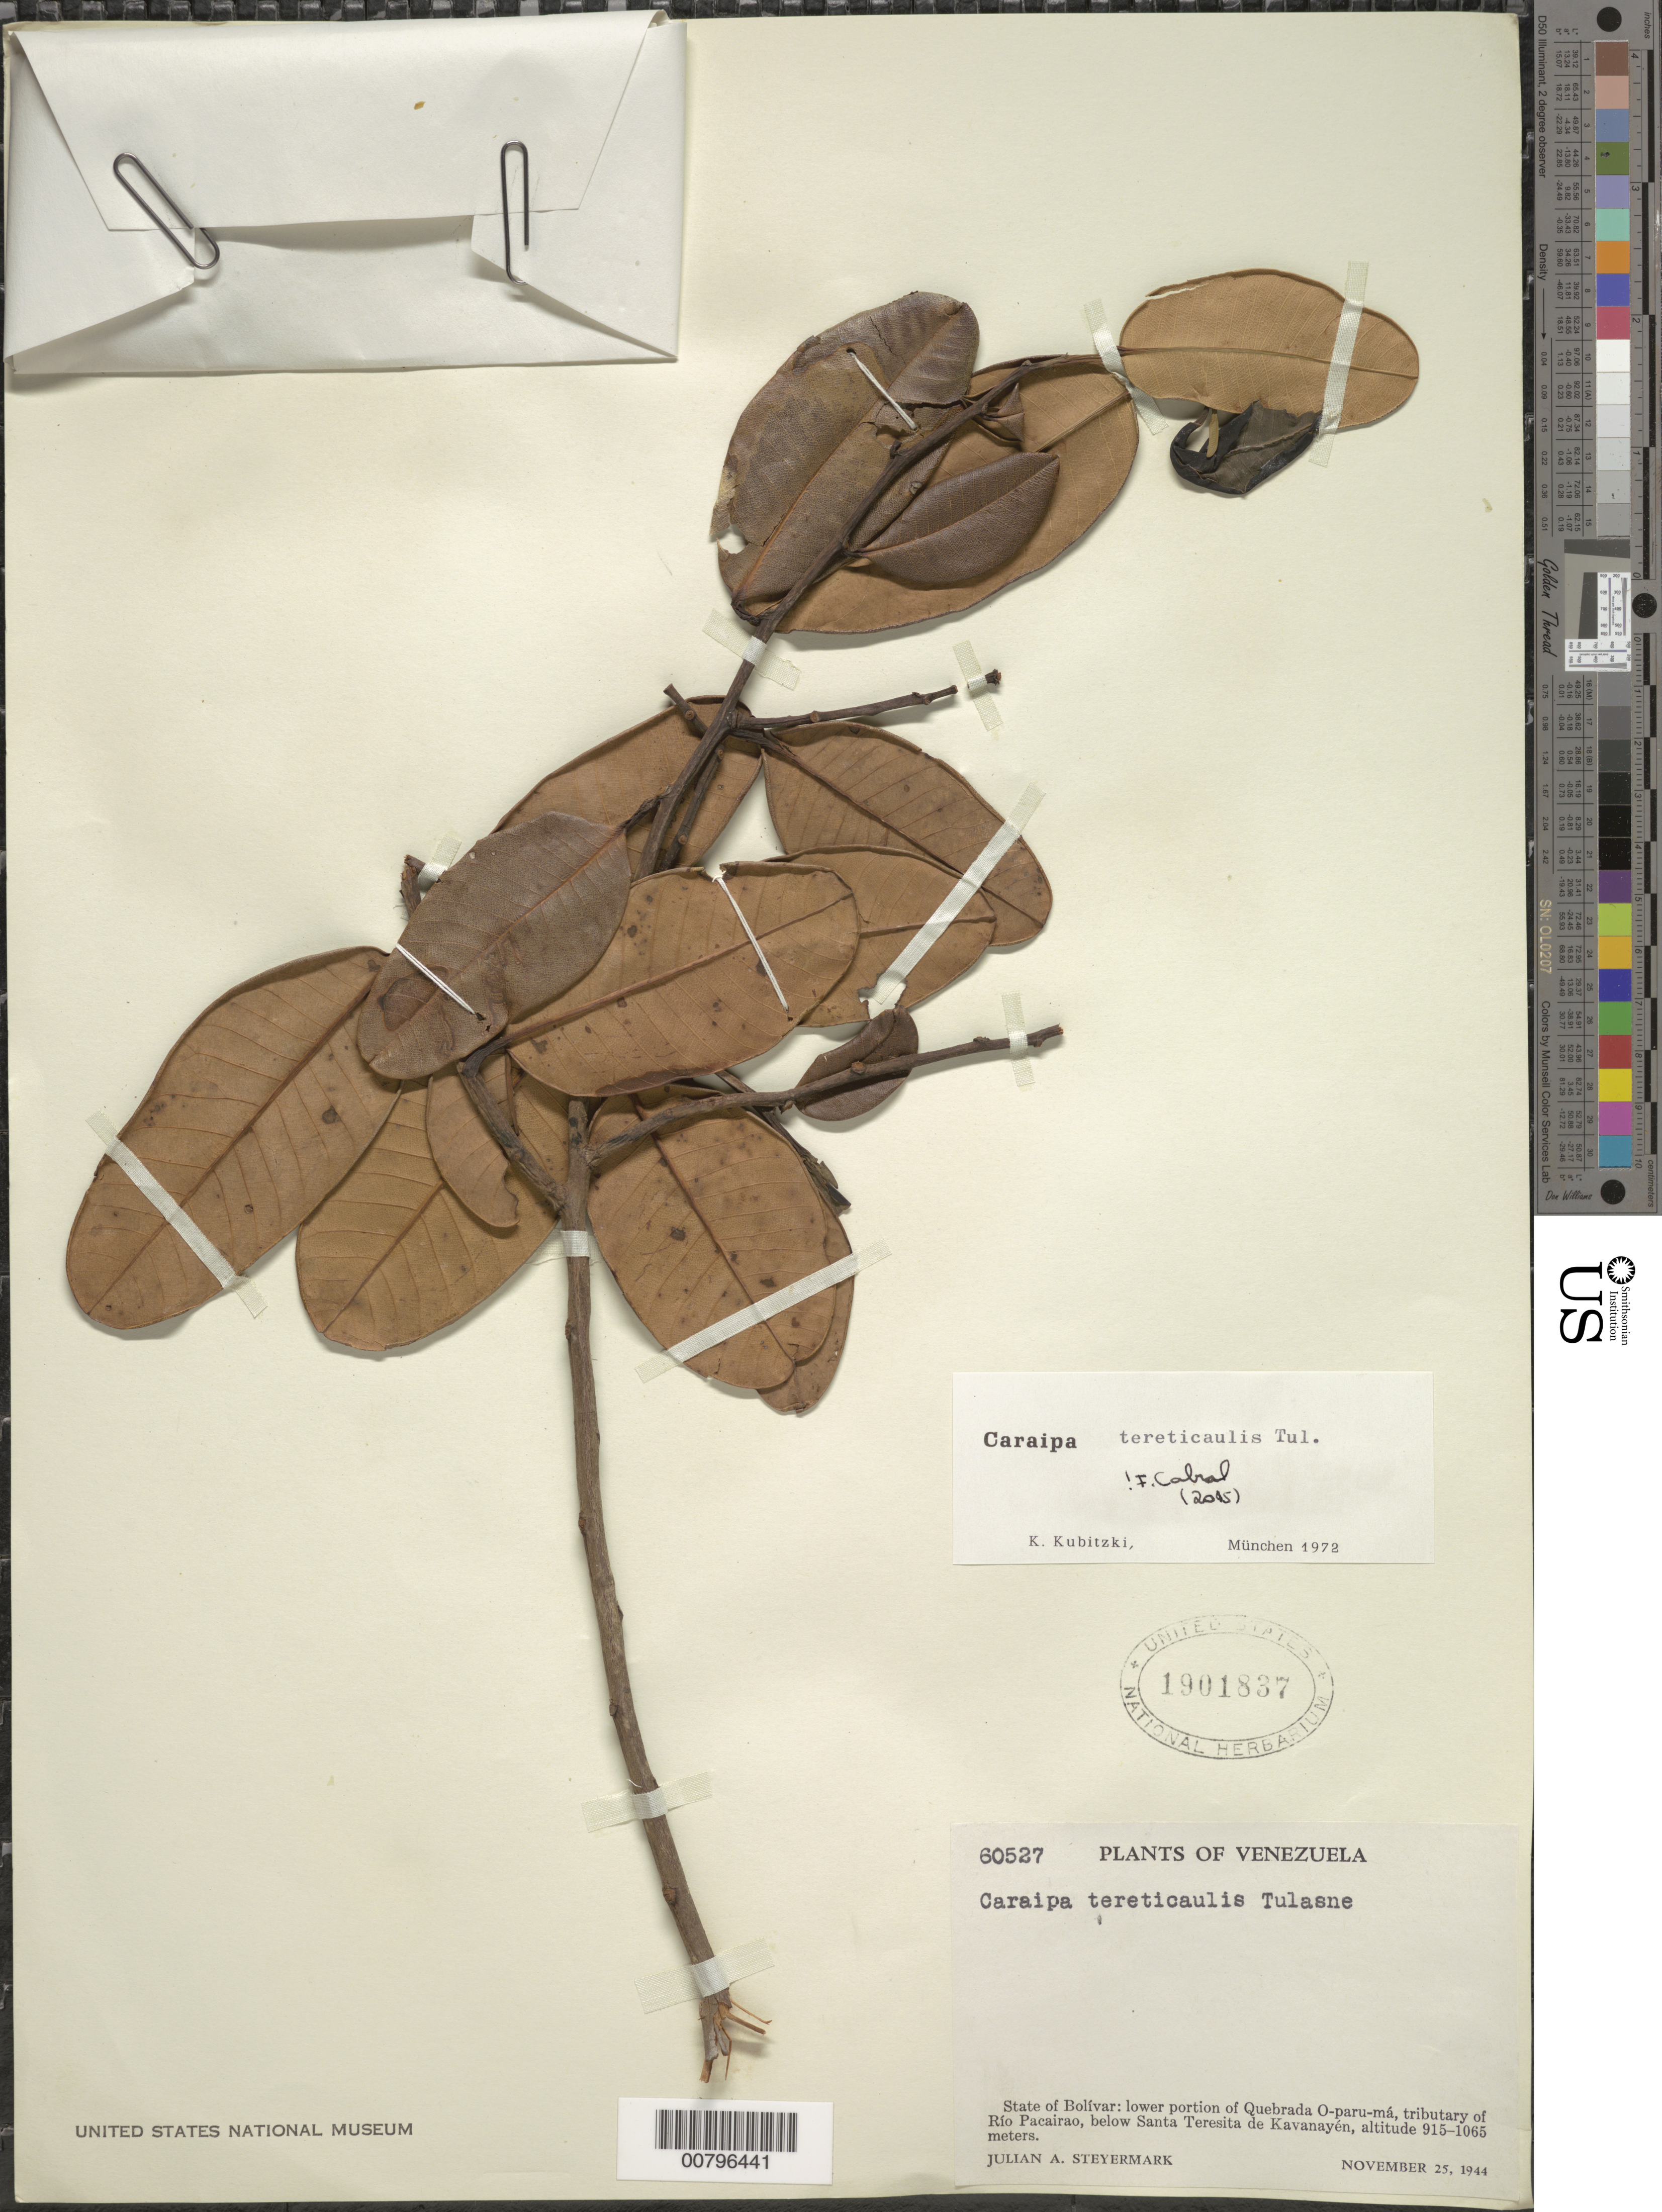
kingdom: Plantae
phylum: Tracheophyta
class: Magnoliopsida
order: Malpighiales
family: Calophyllaceae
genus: Caraipa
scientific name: Caraipa tereticaulis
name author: Tul.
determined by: (M) Universitat Munchen, Institut fur Systematische Botanik (GERMANY)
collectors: J. Steyermark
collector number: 60527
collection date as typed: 25-Nov-44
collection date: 1944-11-25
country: Venezuela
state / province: Bolívar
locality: Quebrada O-paru-má, trib. of Río Pacairao, below Santa Teresita de Kavanayén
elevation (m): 915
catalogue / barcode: US 1901837